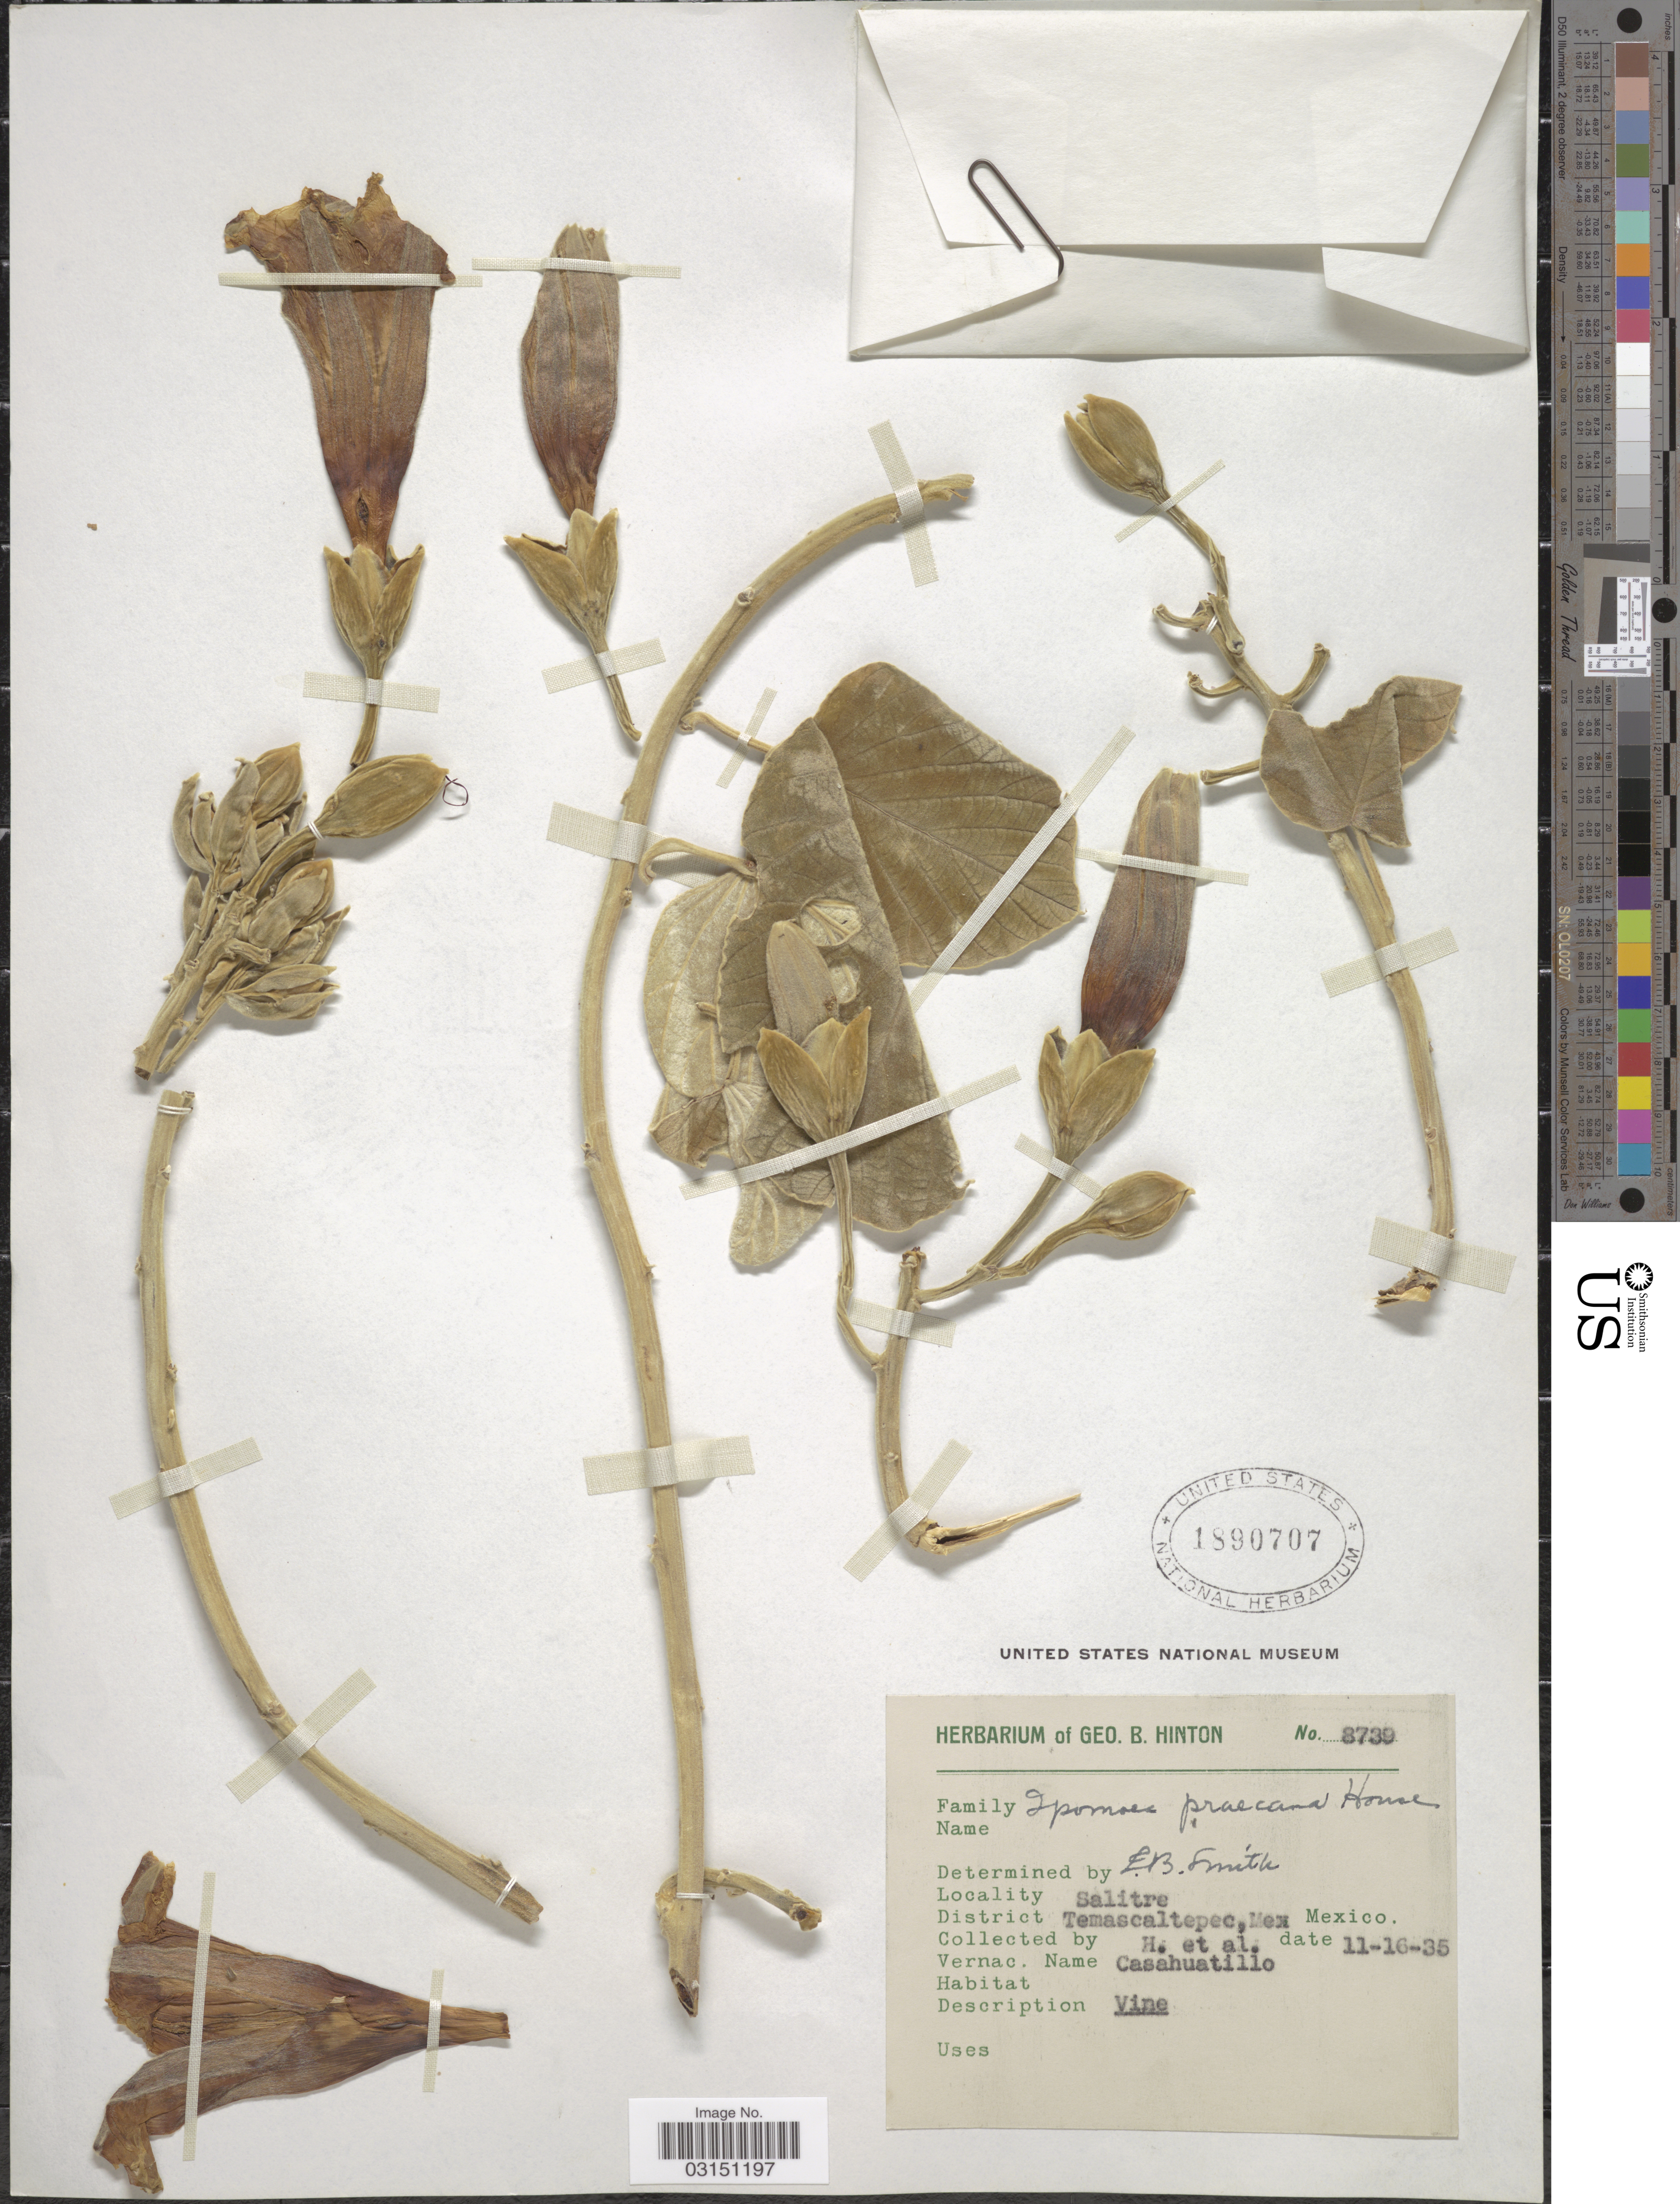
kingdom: Plantae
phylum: Tracheophyta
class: Magnoliopsida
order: Solanales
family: Convolvulaceae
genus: Ipomoea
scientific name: Ipomoea praecana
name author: House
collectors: G. B. Hinton & et al.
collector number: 8739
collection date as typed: Transcribed d/m/y: 16/11/35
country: Mexico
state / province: México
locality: Salitre, District Temascaltepec, Mex.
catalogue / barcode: US 1890707